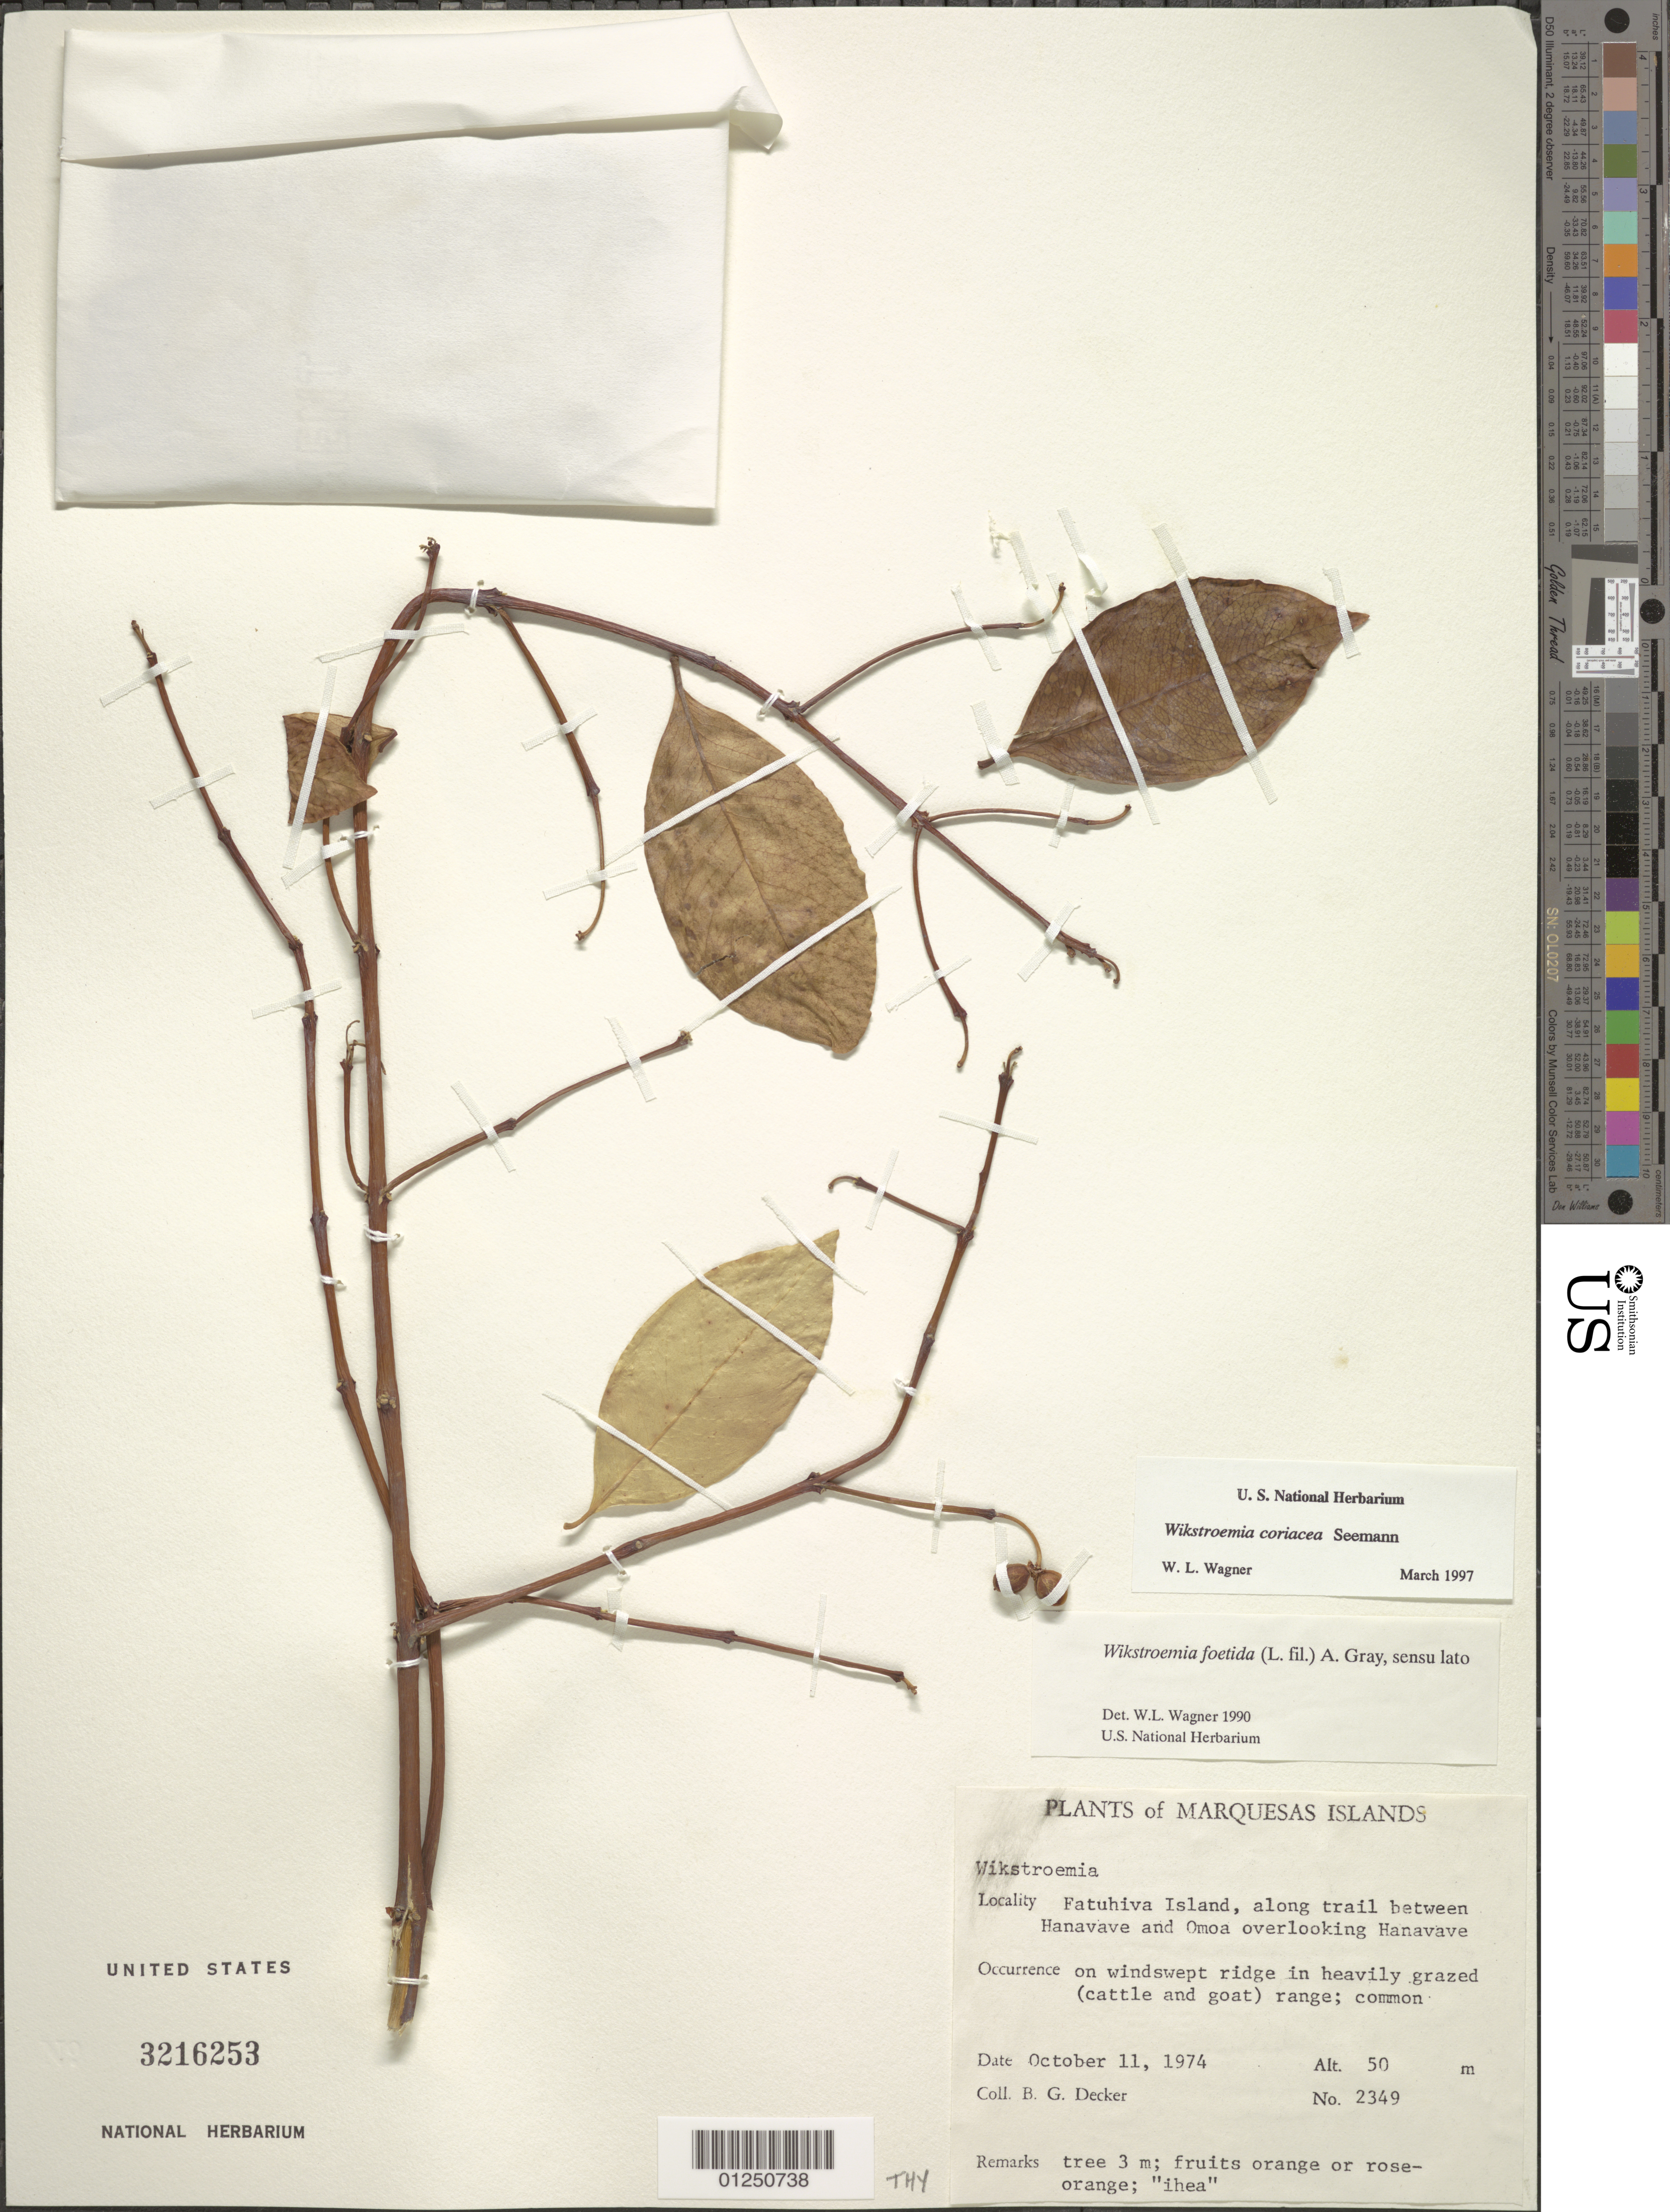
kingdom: Plantae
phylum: Tracheophyta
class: Magnoliopsida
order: Malvales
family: Thymelaeaceae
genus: Wikstroemia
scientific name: Wikstroemia coriacea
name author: Seem.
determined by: Wagner, W. L., (BOT), Smithsonian Institution - National Museum of Natural History (UNITED STATES)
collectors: B. G. Decker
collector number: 2349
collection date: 1974-10-11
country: French Polynesia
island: Fatu Hiva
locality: trail between Hanavave and 'Omo'a overlooking Hanavave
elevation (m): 50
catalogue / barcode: US 3216253